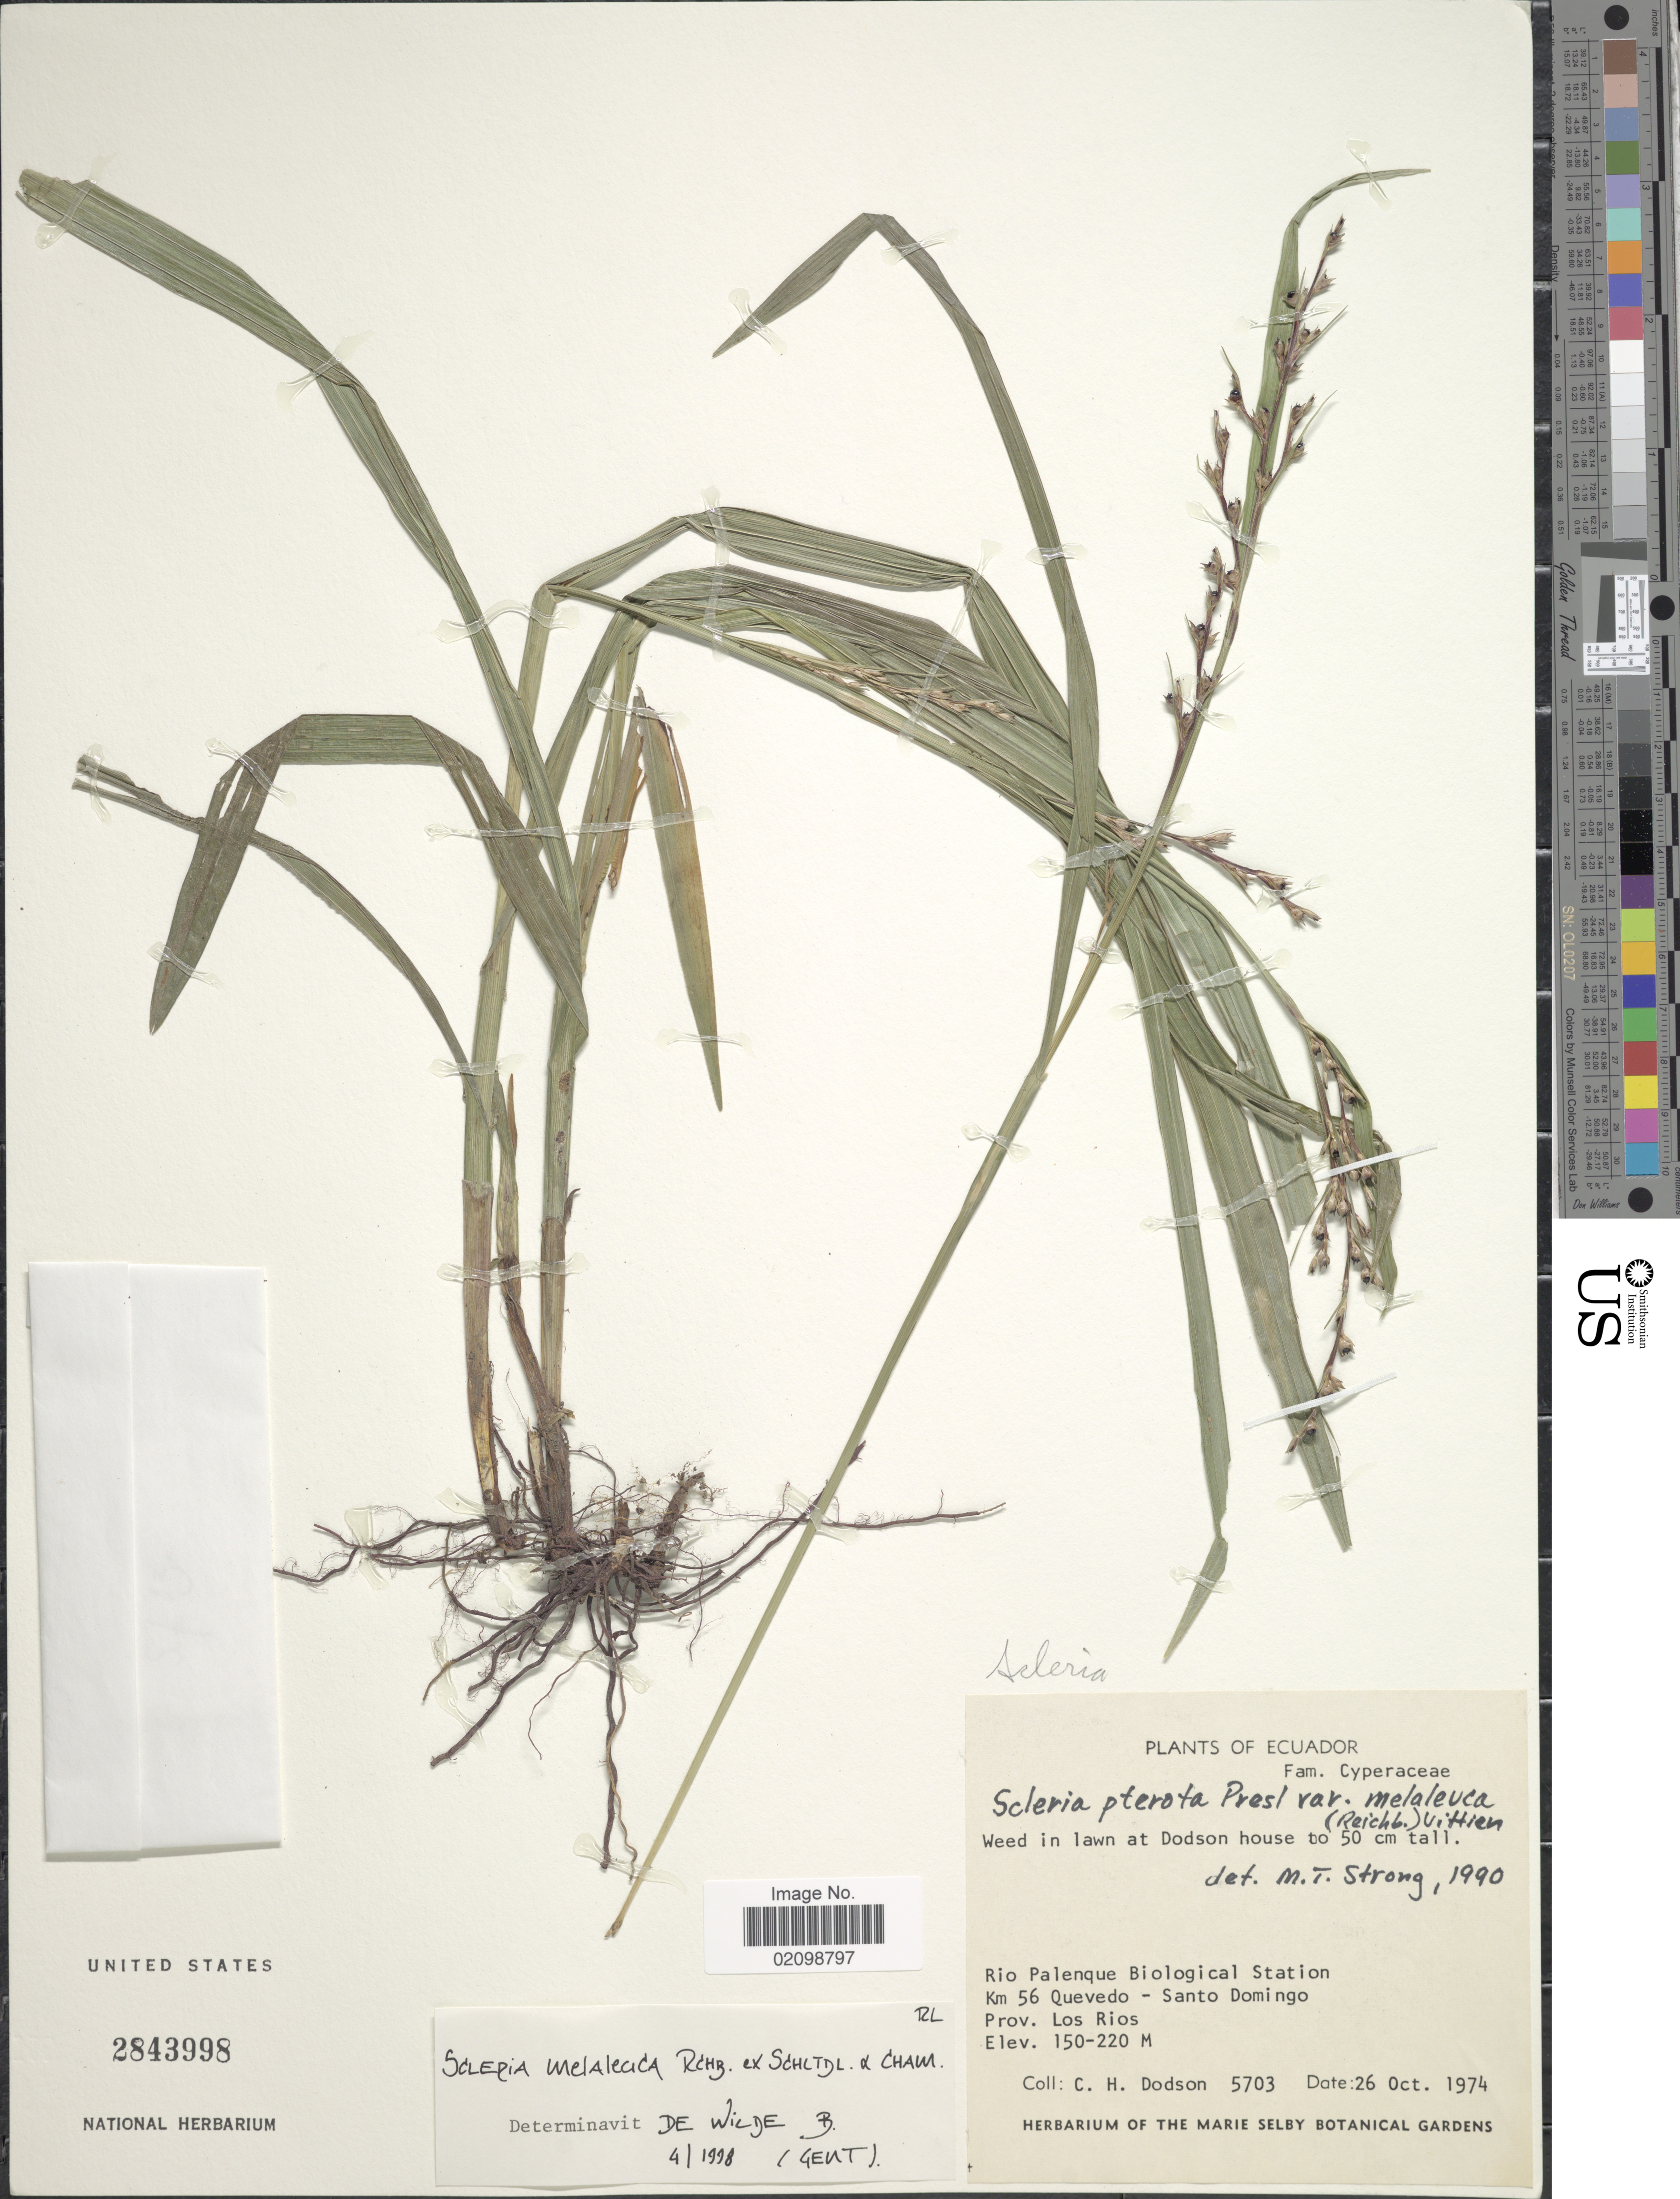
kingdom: Plantae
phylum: Tracheophyta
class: Liliopsida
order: Poales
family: Cyperaceae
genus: Scleria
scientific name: Scleria gaertneri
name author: Raddi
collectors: C. H. Dodson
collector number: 5703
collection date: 1974-10-26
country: Ecuador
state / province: Los Ríos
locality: Rio Palenque Biological Station Km 56 Quevedo - Santo Domingo, Proc. Los Rios.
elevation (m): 150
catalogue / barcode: US 2843998